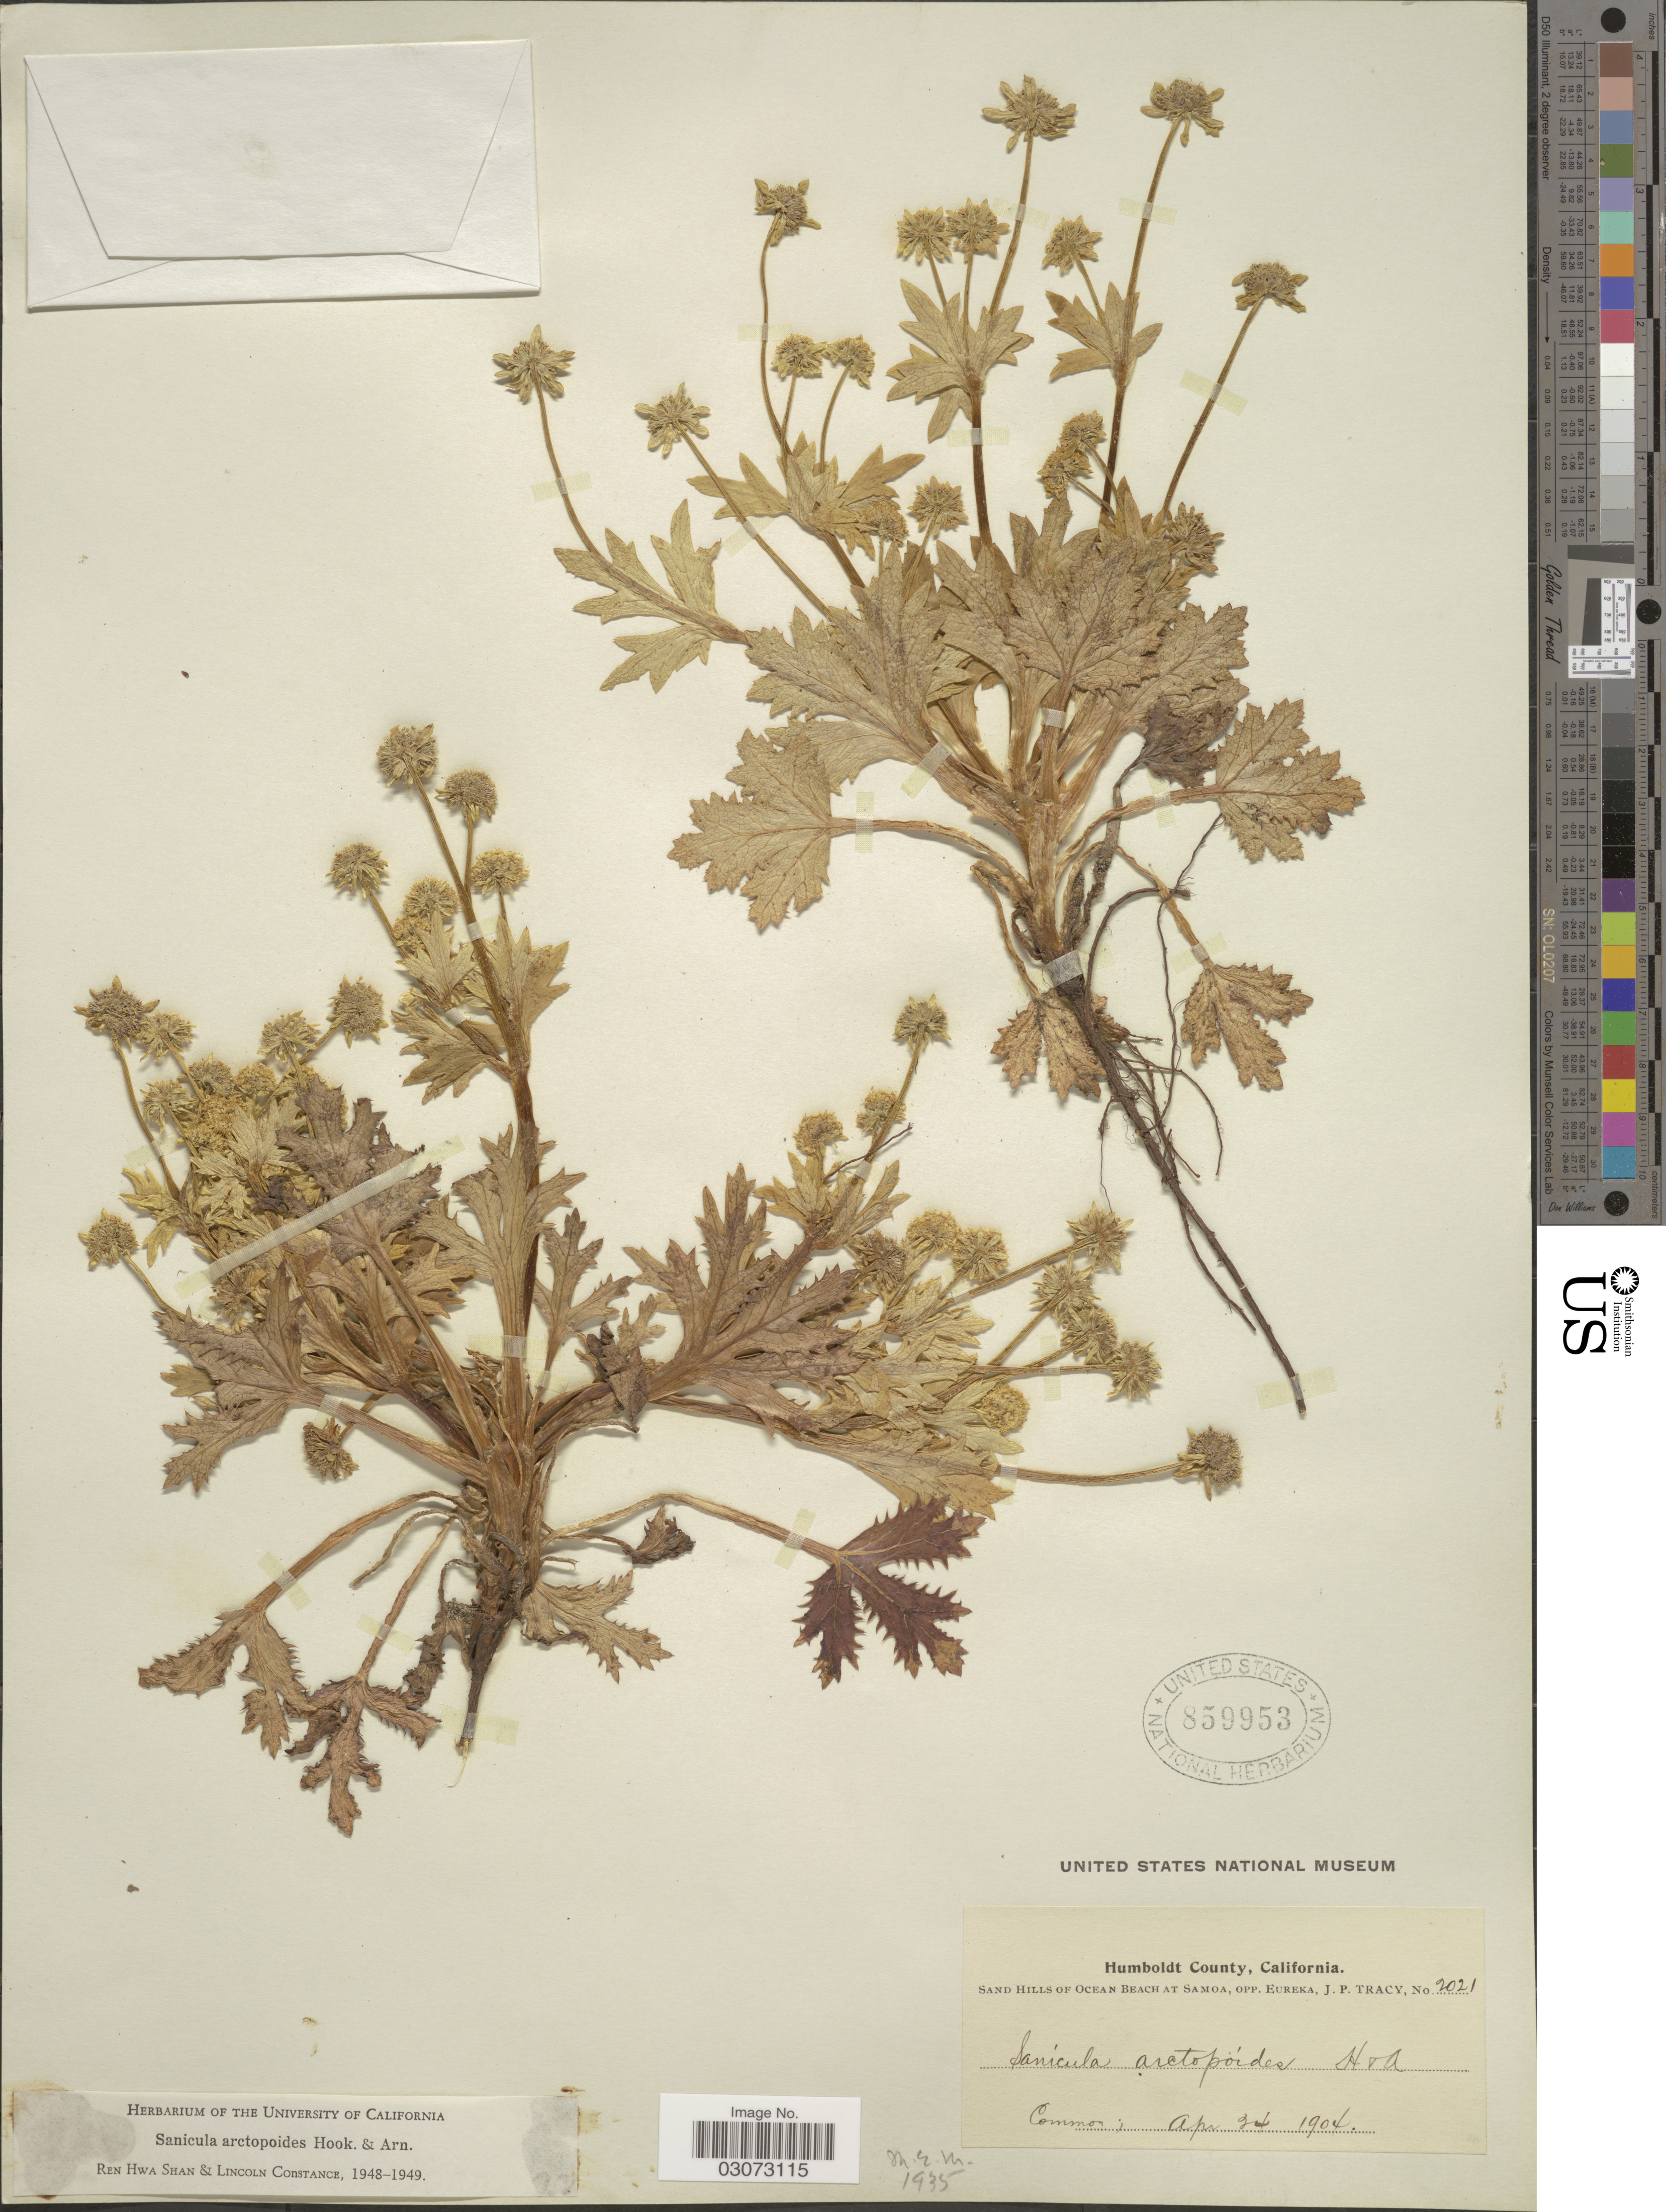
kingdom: Plantae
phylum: Tracheophyta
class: Magnoliopsida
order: Apiales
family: Apiaceae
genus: Sanicula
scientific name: Sanicula arctopoides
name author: Hook. & Arn.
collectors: J. Tracy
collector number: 2021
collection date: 1904-04-24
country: United States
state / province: California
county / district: Humboldt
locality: Humboldt County. Sand Hills of Ocean Beach at Samoa, opp. Eureka.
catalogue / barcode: US 859953